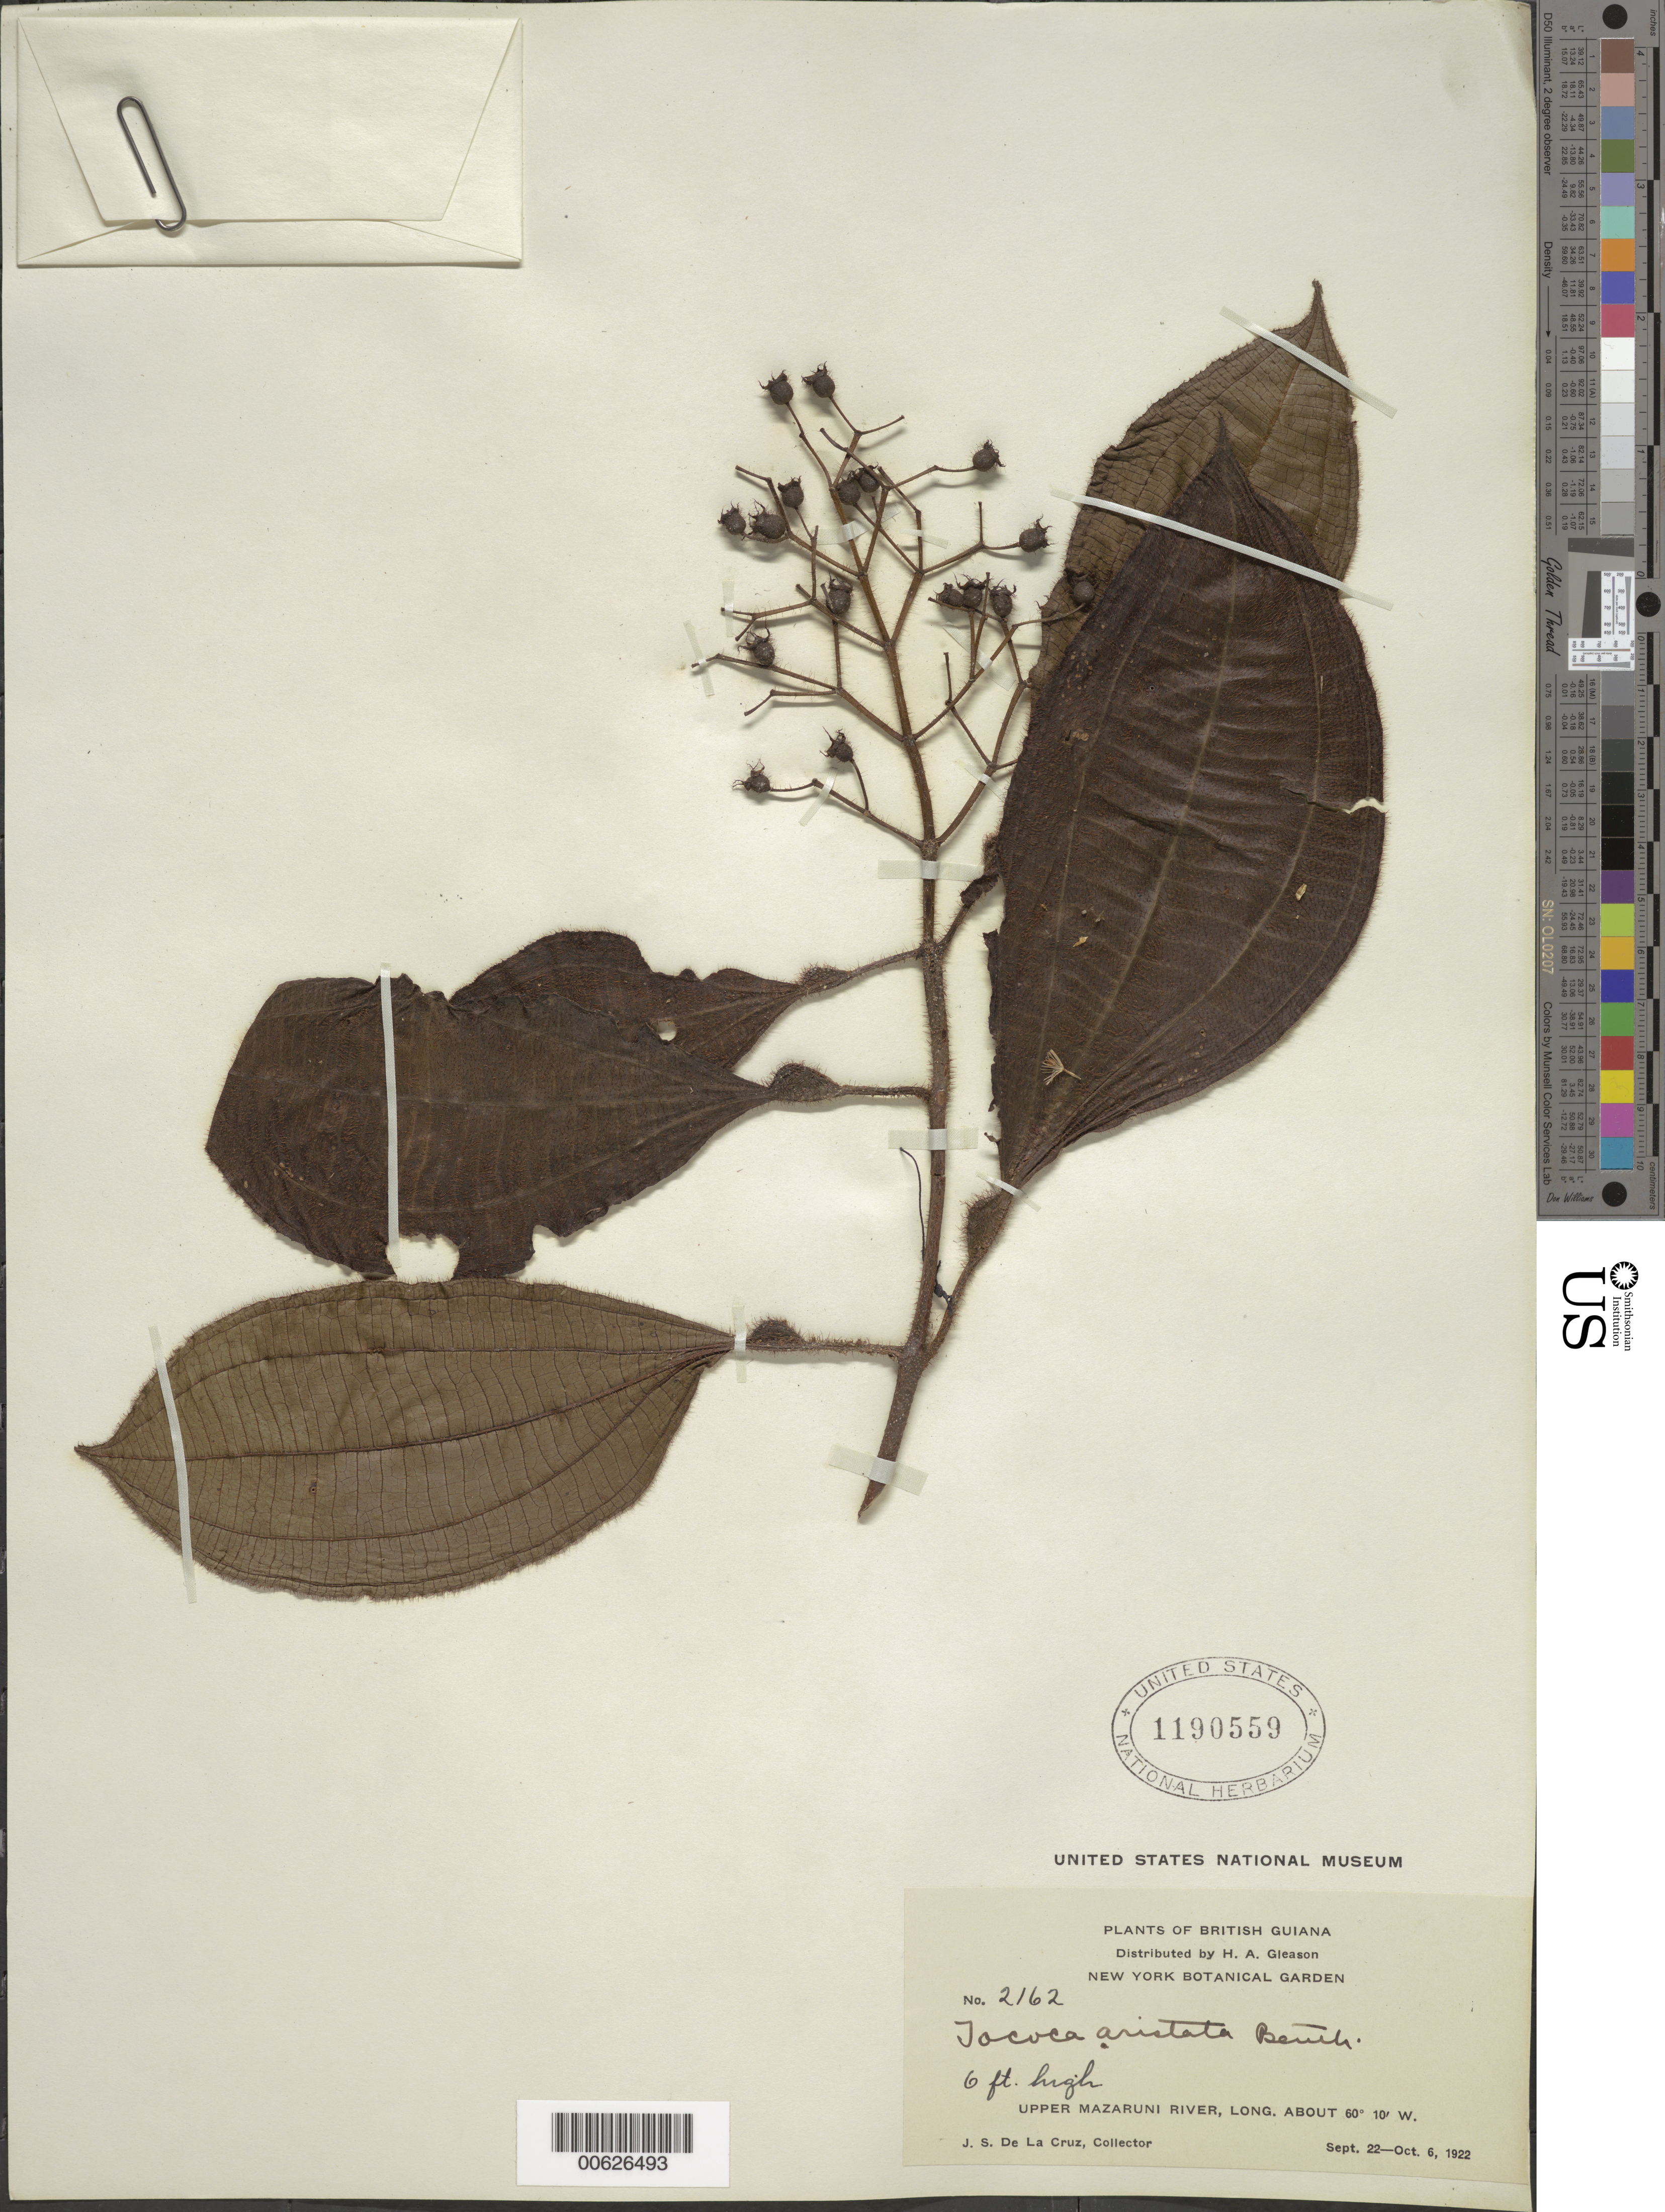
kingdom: Plantae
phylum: Tracheophyta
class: Magnoliopsida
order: Myrtales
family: Melastomataceae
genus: Tococa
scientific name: Tococa aristata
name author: Benth.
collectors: J. S. de la Cruz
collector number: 2162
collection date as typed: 22-Sep-22 to 6-Oct-22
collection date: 1922-09-22/1922-10-06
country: Guyana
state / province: Cuyuni-Mazaruni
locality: Upper Mazaruni R.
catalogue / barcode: US 1190559